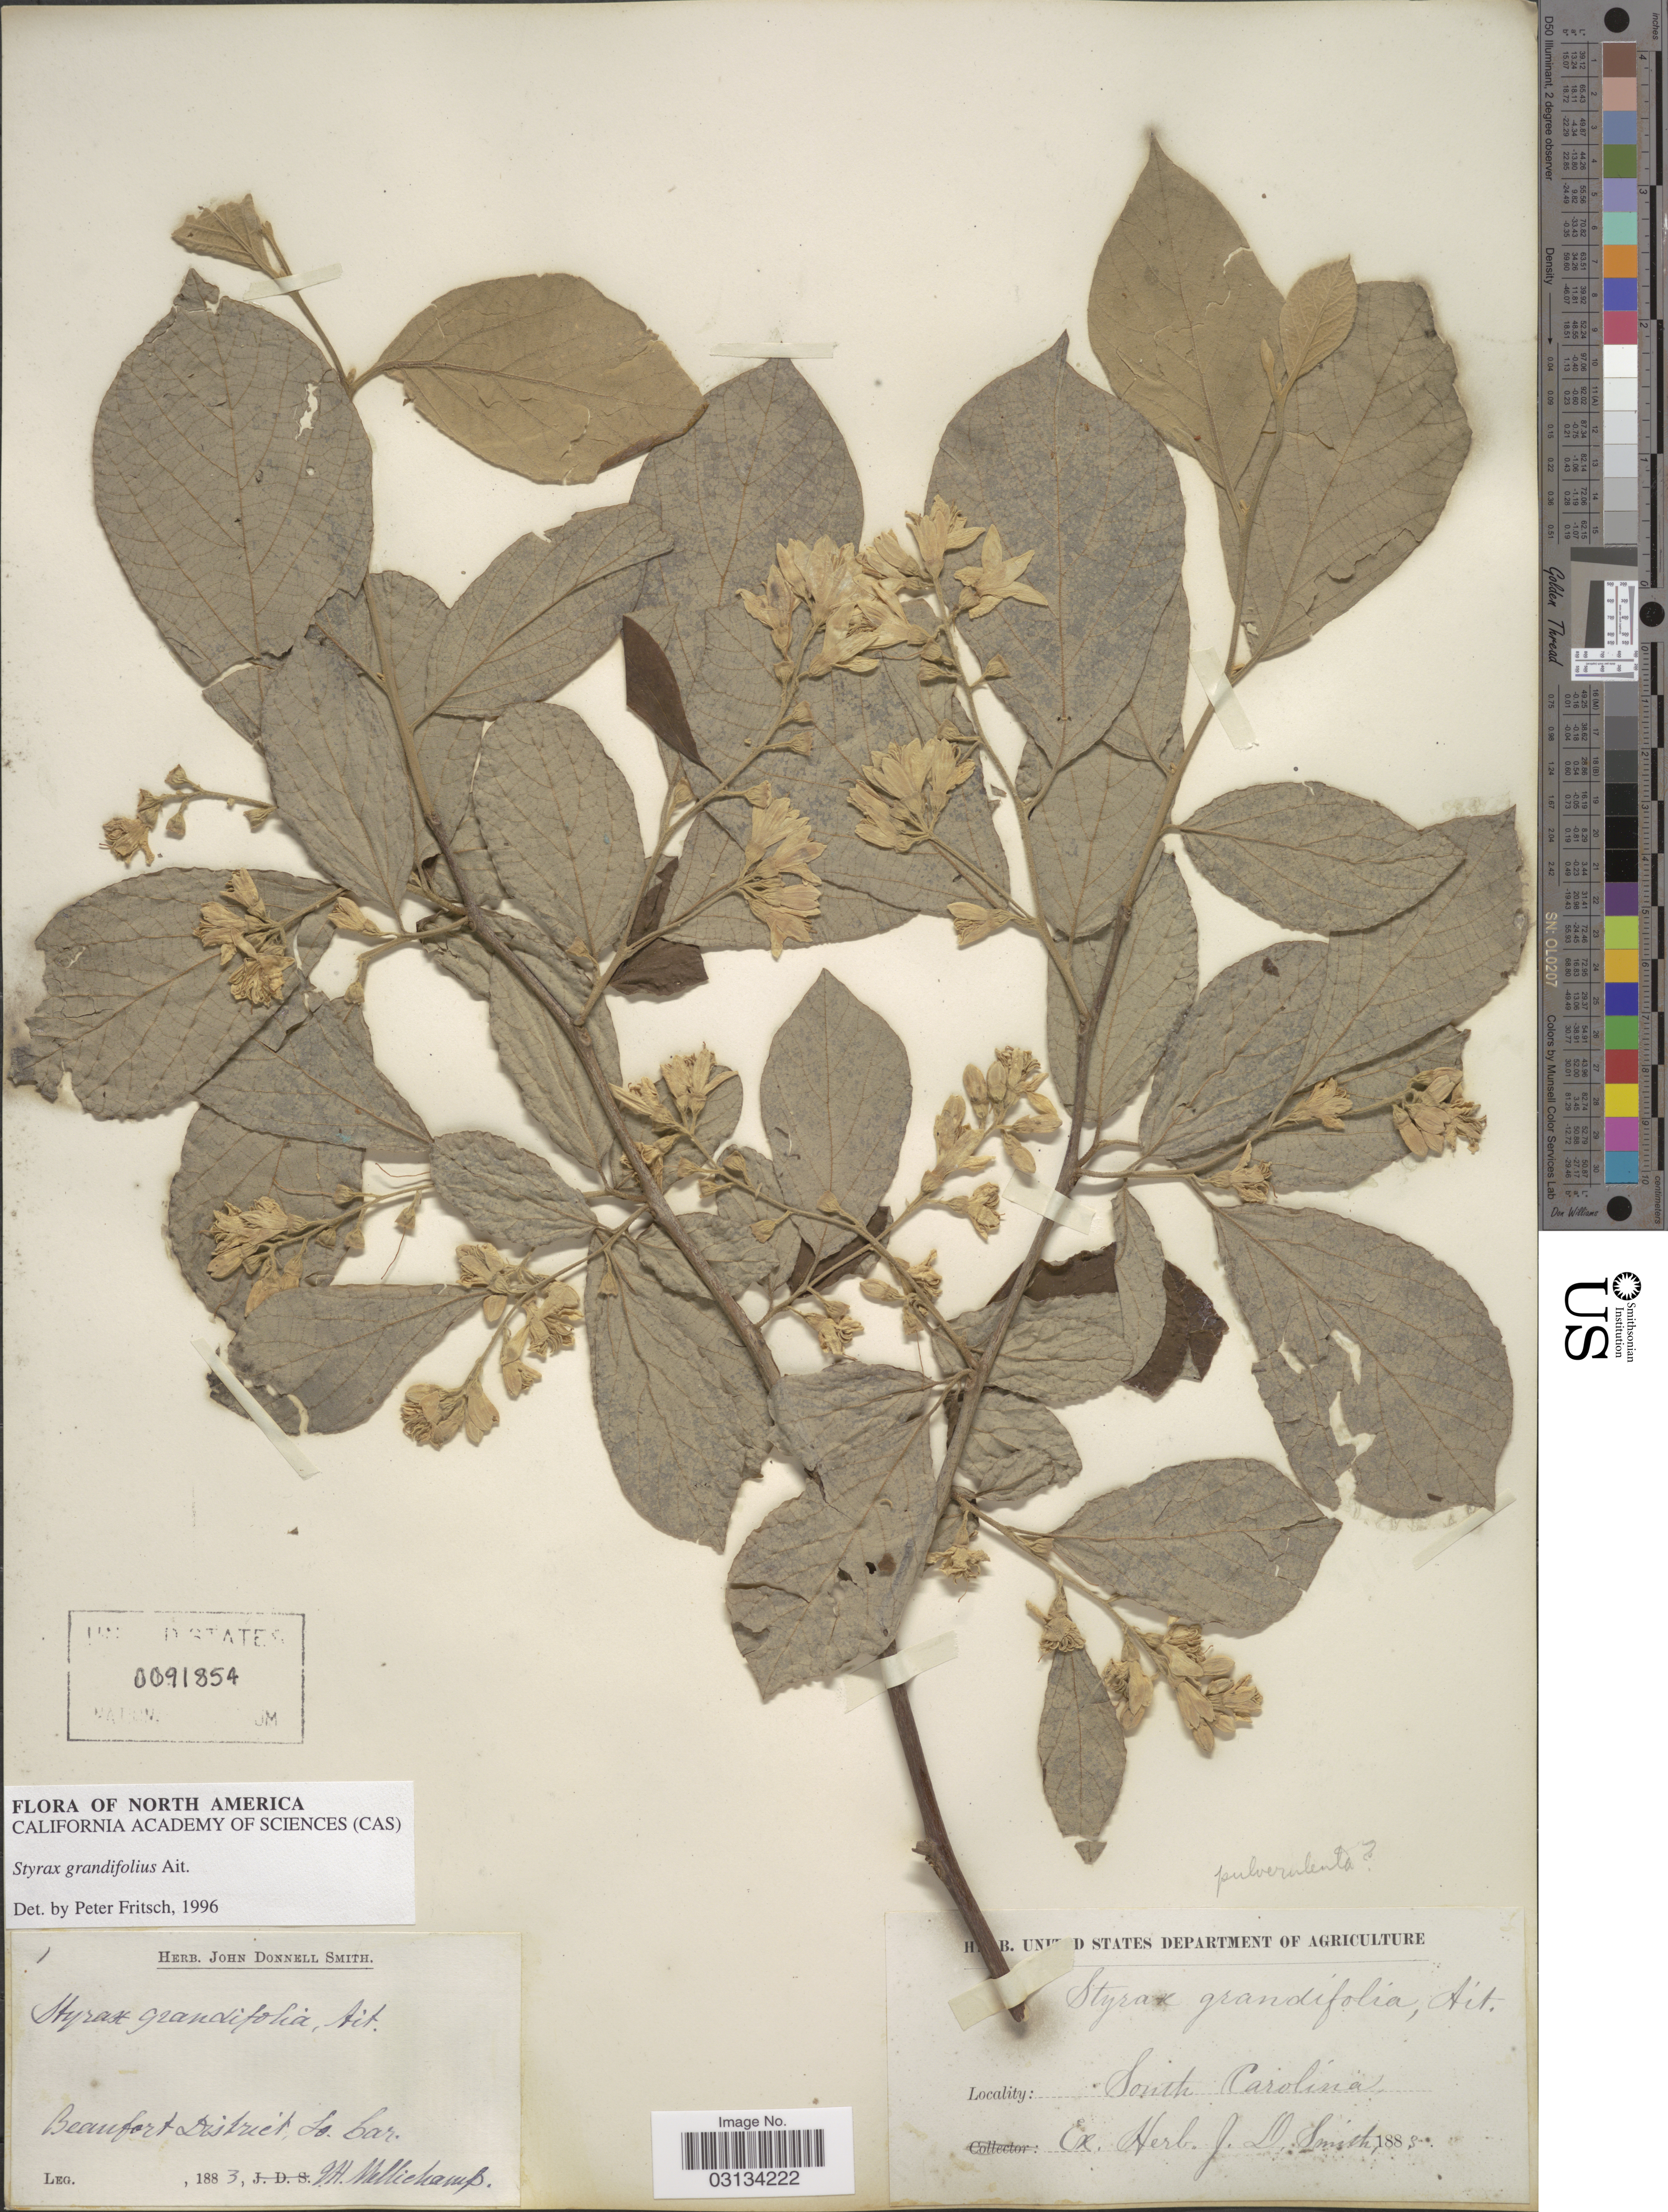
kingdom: Plantae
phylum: Tracheophyta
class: Magnoliopsida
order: Ericales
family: Styracaceae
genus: Styrax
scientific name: Styrax grandifolius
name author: Aiton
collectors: J. H. Mellichamp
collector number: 1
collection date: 1883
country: United States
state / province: South Carolina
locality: Beaufort District, So. Car.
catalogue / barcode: US 91854